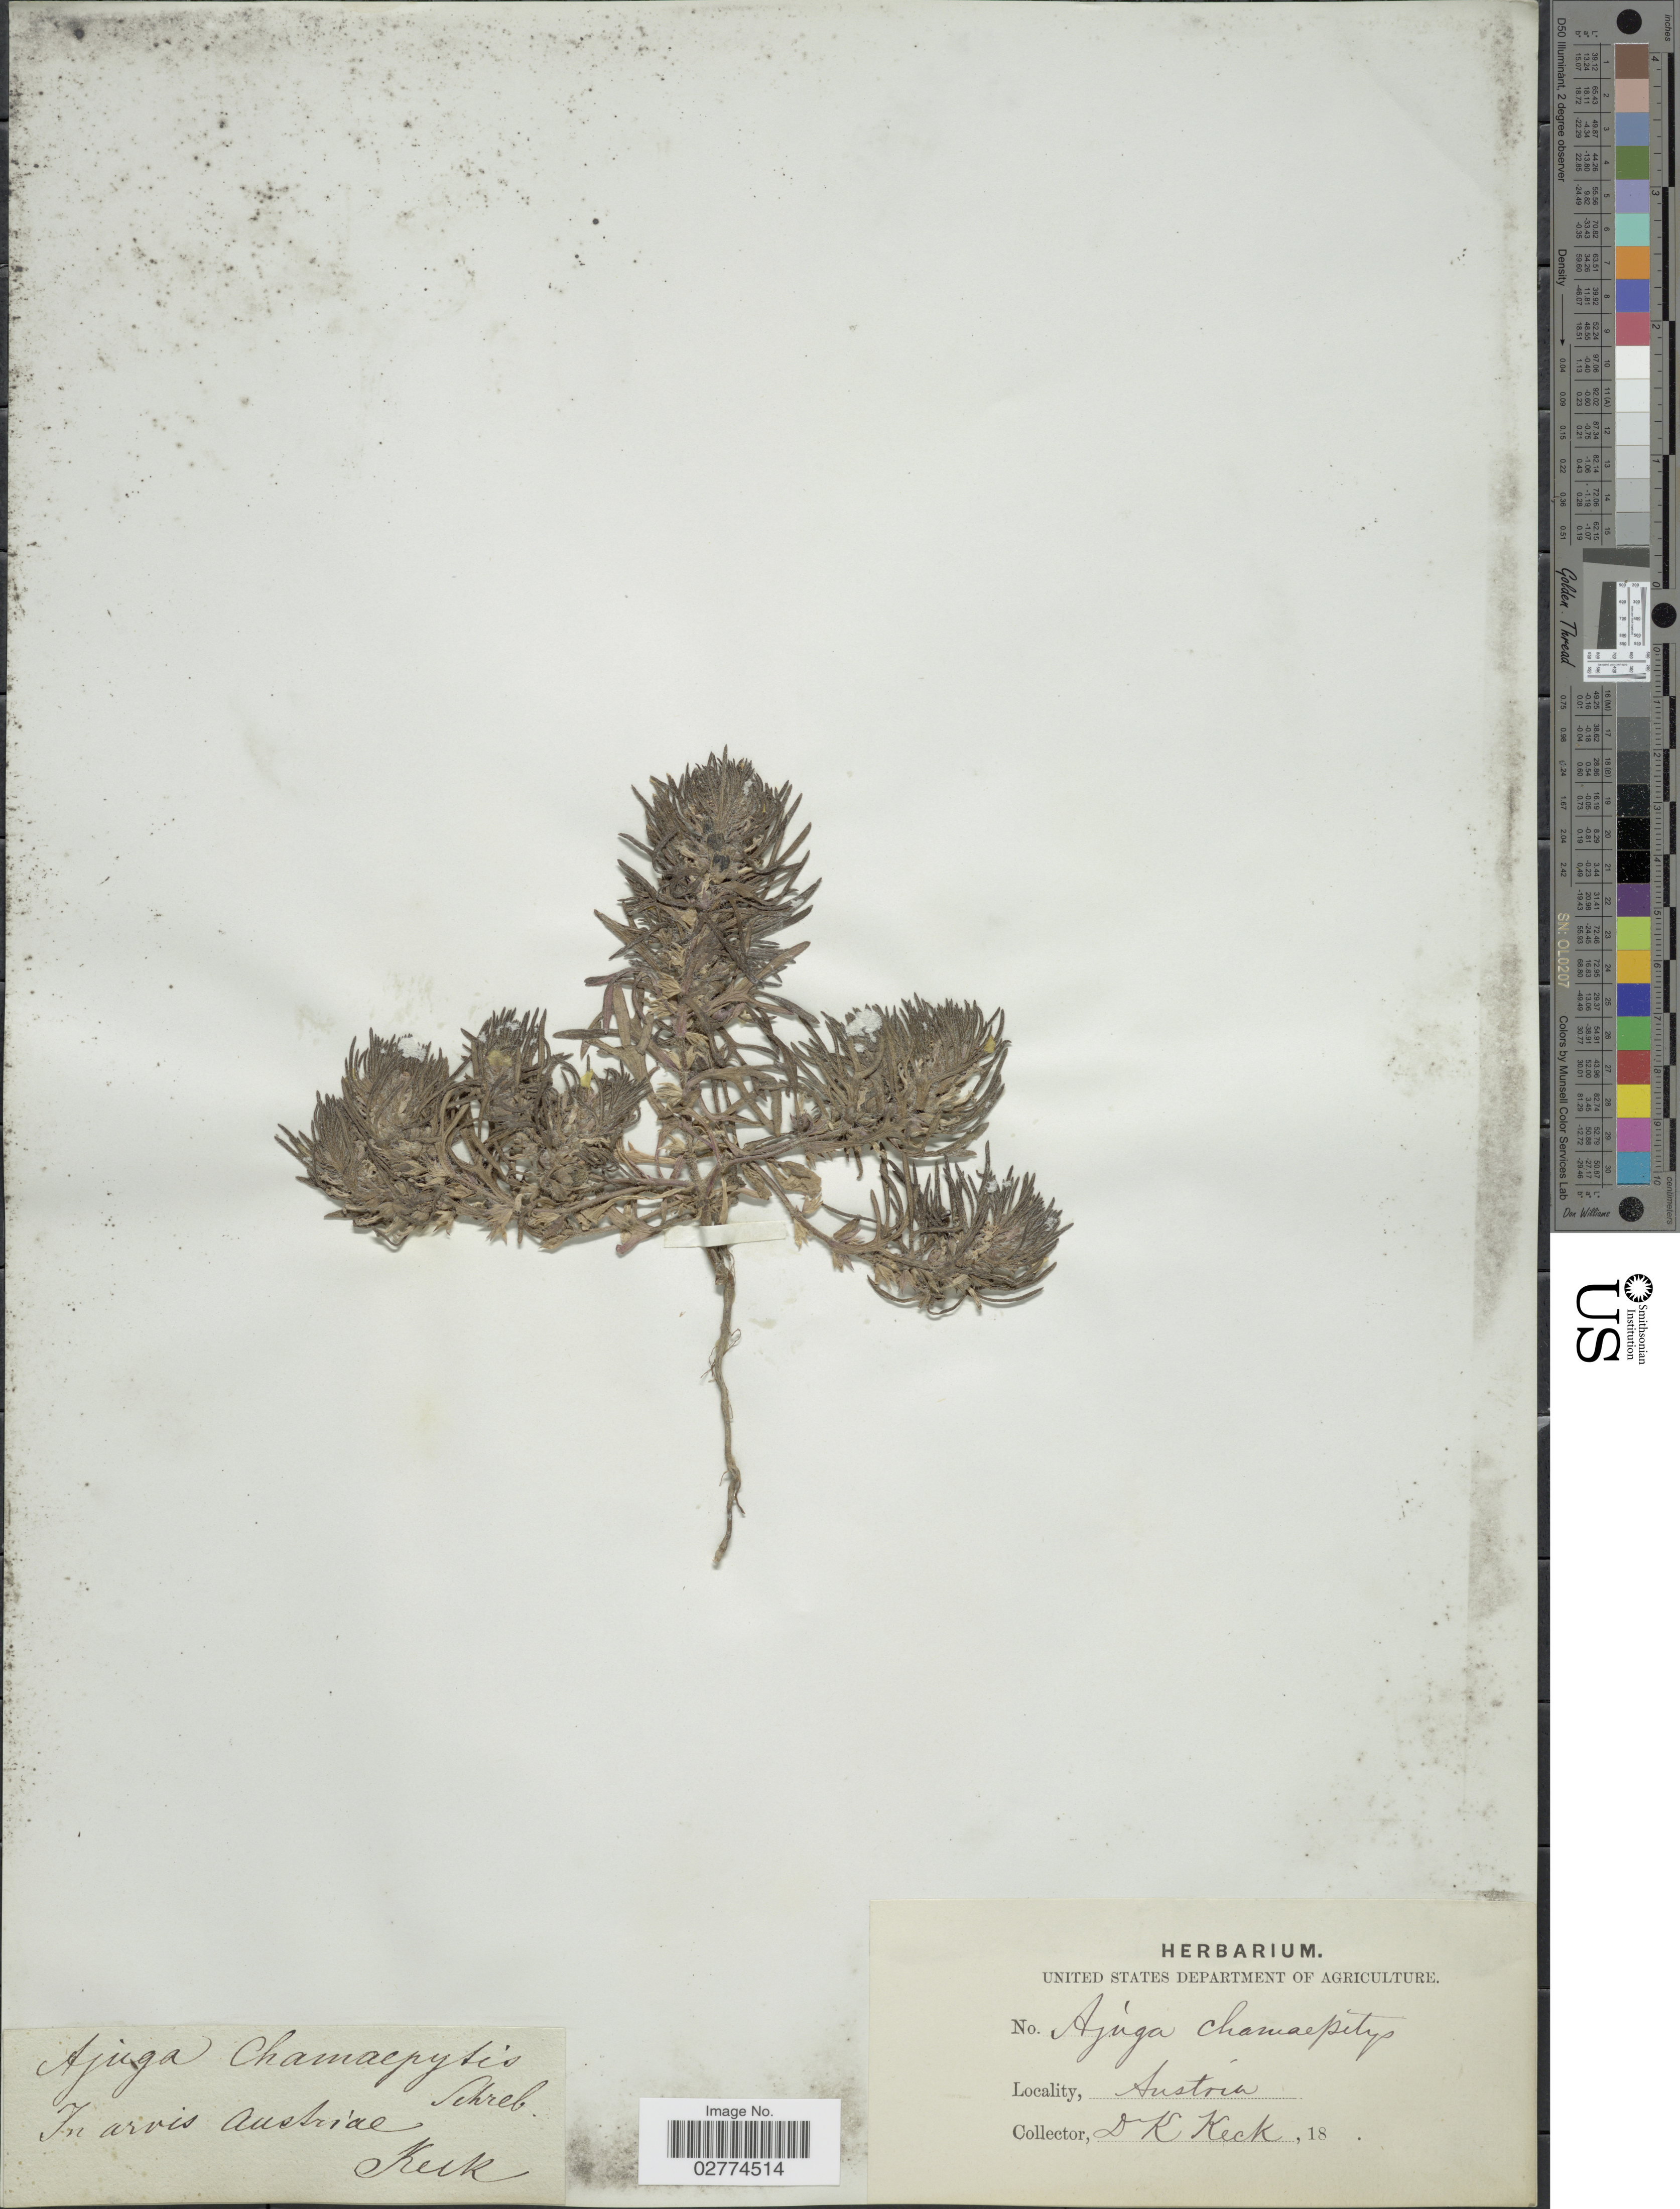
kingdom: Plantae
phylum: Tracheophyta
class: Magnoliopsida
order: Lamiales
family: Lamiaceae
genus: Ajuga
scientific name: Ajuga chamaepitys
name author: (L.) Schreb.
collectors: K. Keck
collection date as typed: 18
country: Austria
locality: In arvis Austriae.